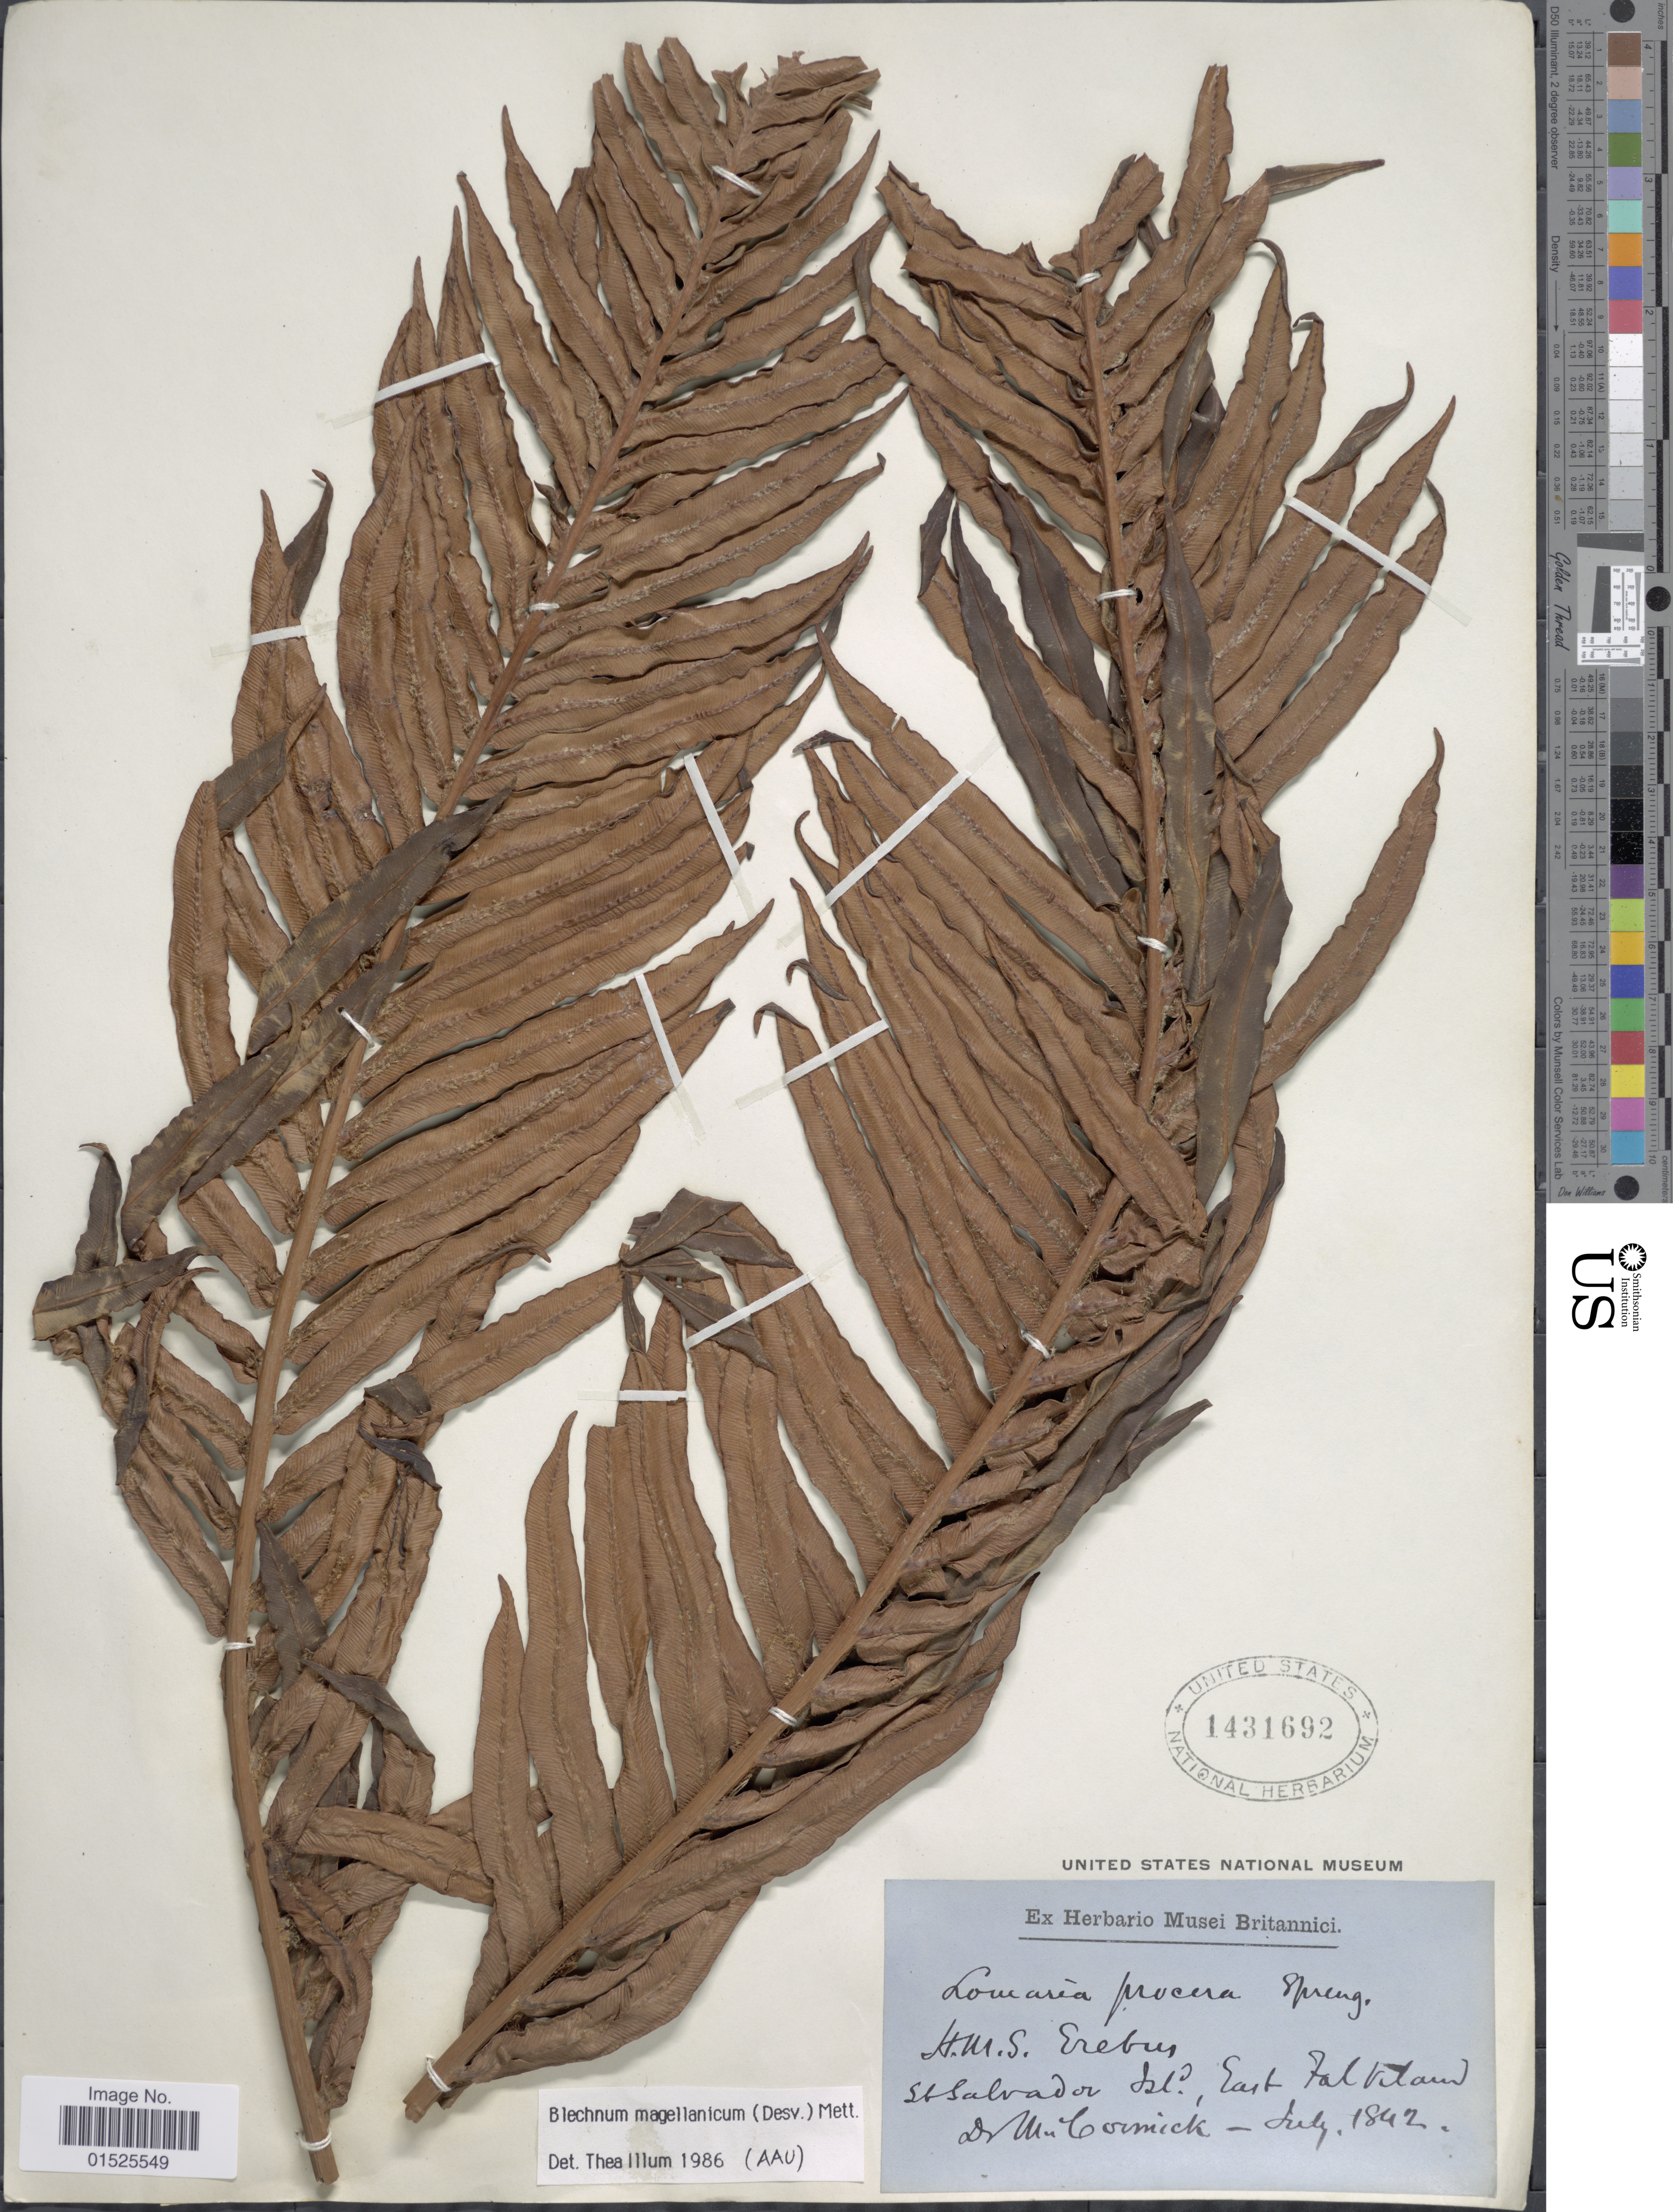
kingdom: Plantae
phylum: Tracheophyta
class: Polypodiopsida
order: Polypodiales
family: Blechnaceae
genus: Blechnum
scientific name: Blechnum chilense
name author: (Kaulf.) Mett.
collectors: -. McCormick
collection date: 1842-07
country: Falkland Islands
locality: St. Salvador Isl. East Falkland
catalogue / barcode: US 1431692